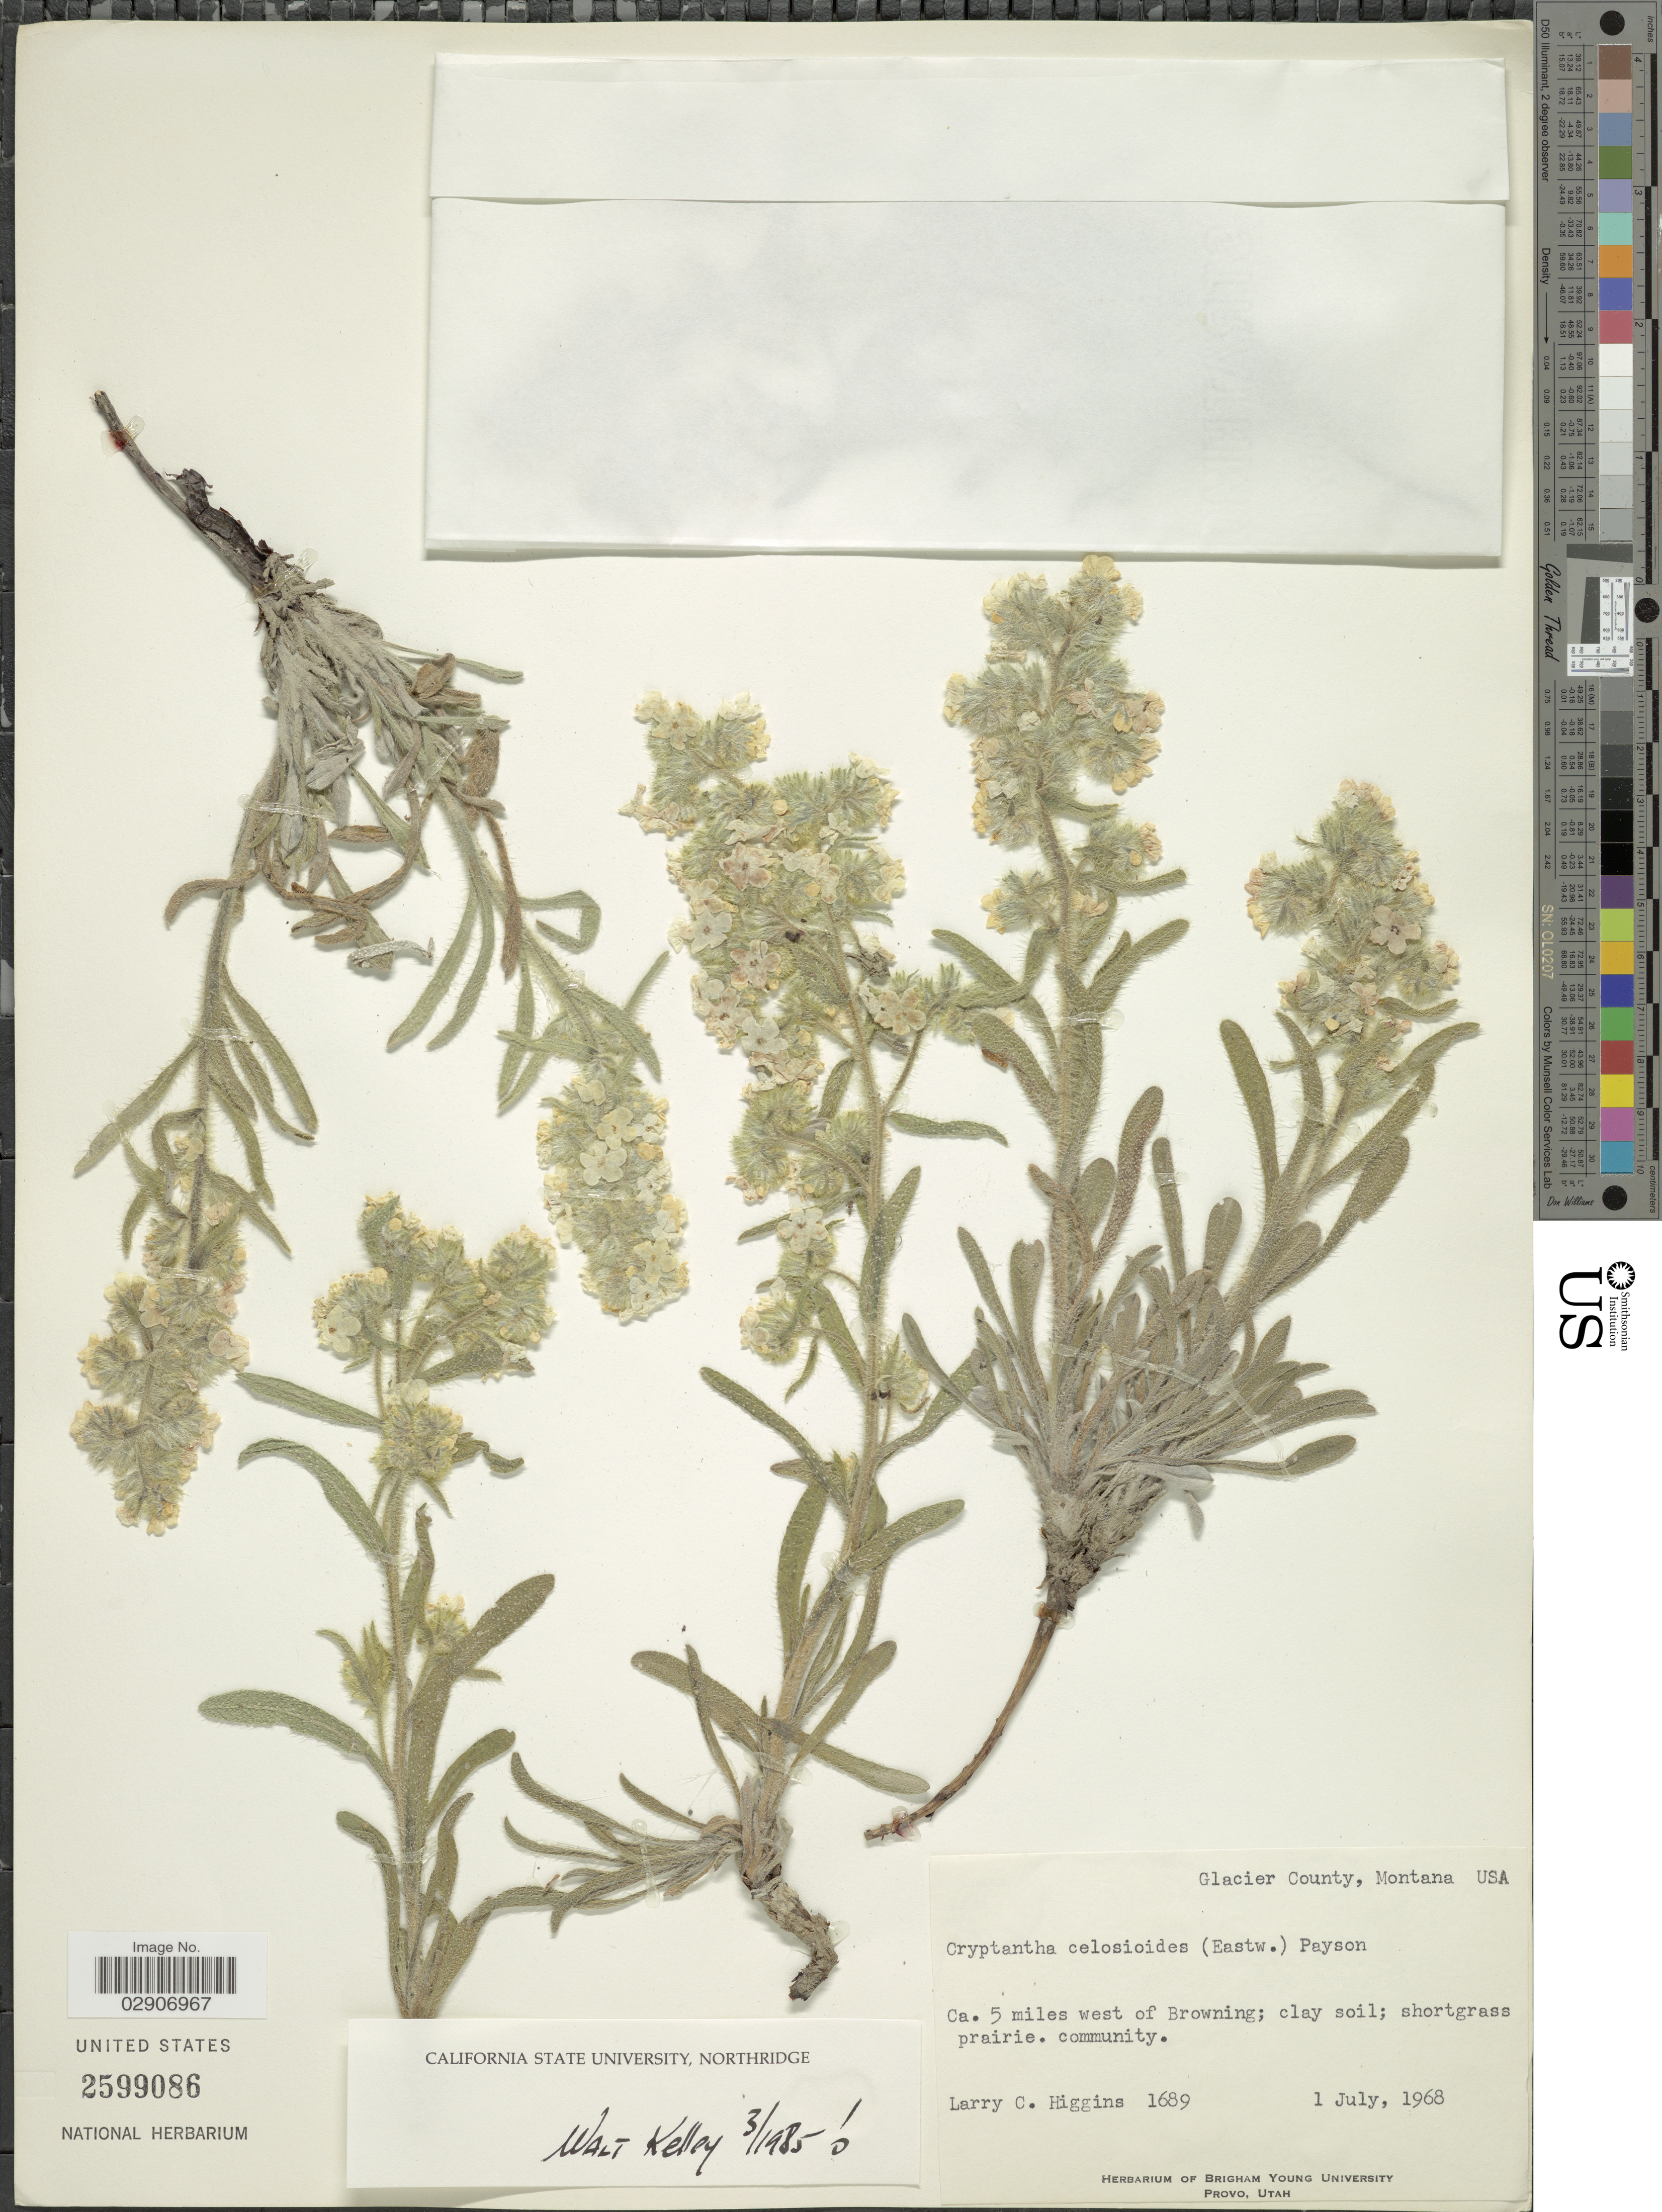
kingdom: Plantae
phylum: Tracheophyta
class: Magnoliopsida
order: Boraginales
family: Boraginaceae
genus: Cryptantha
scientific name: Cryptantha celosioides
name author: (Eastw.) Payson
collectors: L. Higgins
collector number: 1689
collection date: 1968-07-01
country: United States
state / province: Montana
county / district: Glacier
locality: Ca. 5 miles west of Browning.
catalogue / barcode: US 2599086